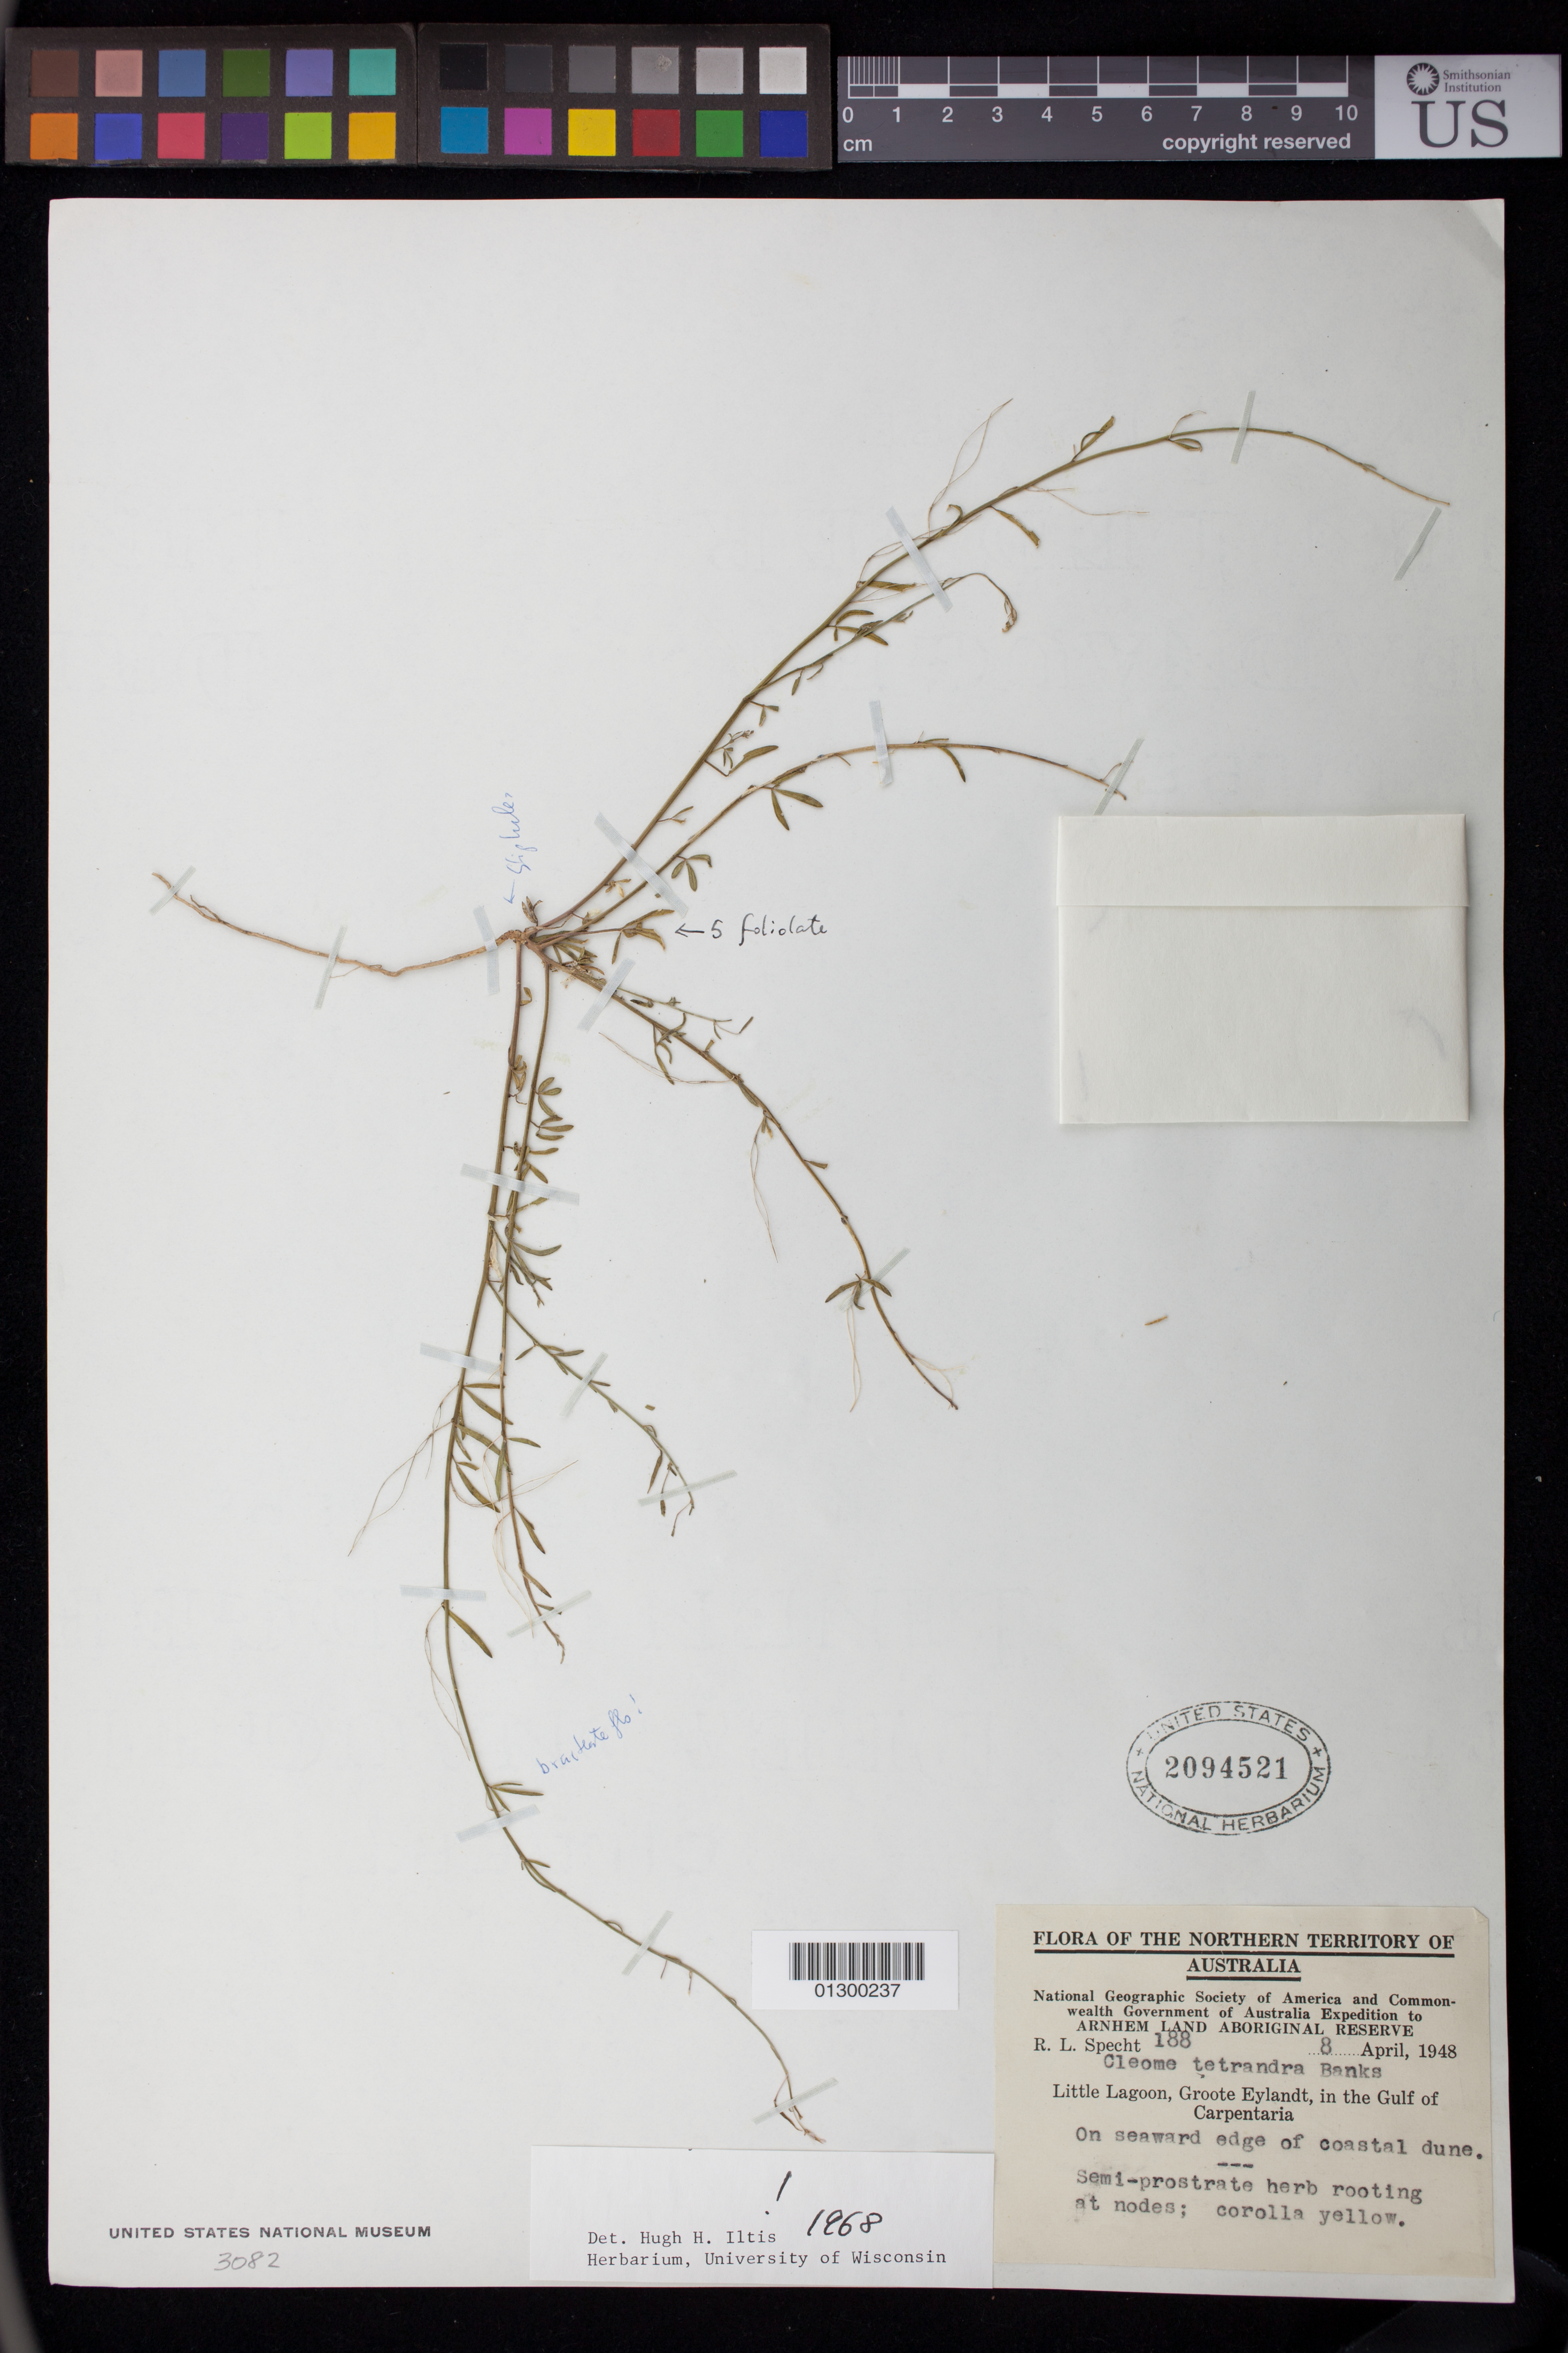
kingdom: Plantae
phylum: Tracheophyta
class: Magnoliopsida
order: Brassicales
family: Cleomaceae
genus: Arivela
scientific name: Arivela tetrandra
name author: (Banks ex DC.) R.L. Barrett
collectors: R. L. Specht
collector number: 188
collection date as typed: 08 Apr 1948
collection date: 1948-04-08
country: Australia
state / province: Northern Territory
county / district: East Arnhem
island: Groote Eylandt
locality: Little Lagoon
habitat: On seaward edge of coatal dune.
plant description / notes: Semi-prostrate herb rooting at nodes; corolla yellow.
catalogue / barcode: US 2094521